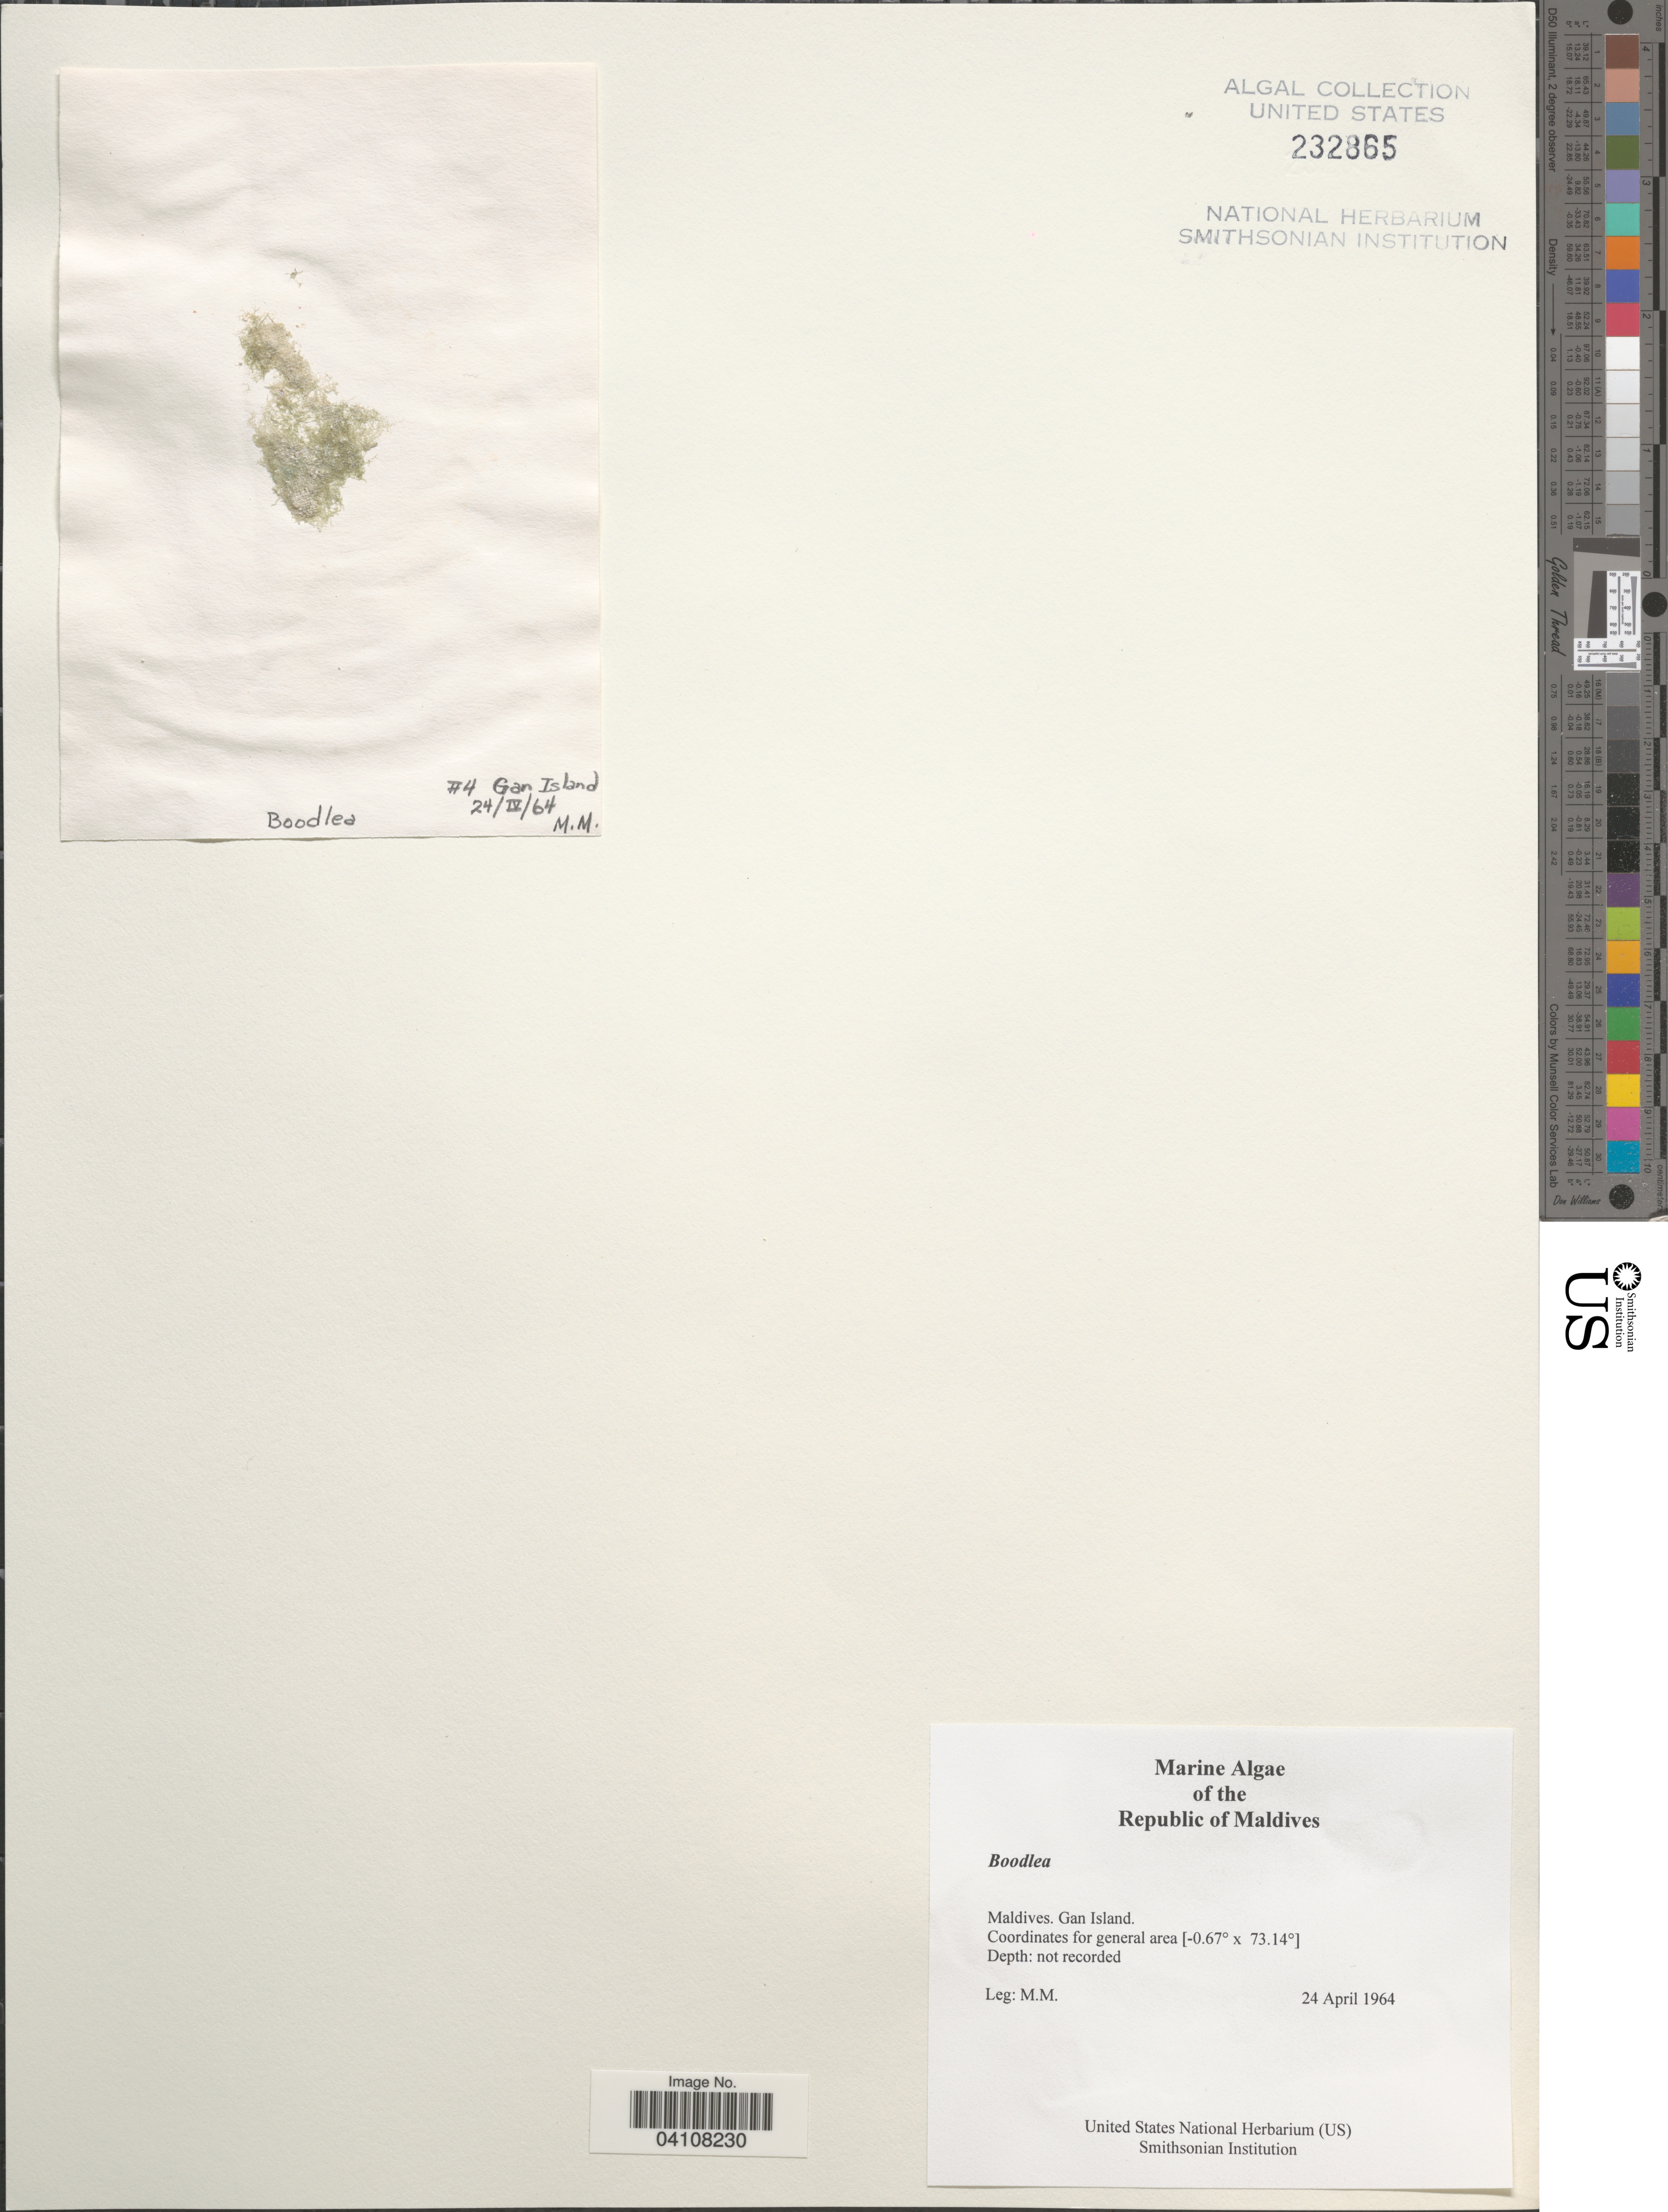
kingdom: Plantae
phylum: Chlorophyta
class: Ulvophyceae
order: Siphonocladales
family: Boodleaceae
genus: Boodlea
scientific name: Boodlea sp.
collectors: M. M.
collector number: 4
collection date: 1964-04-24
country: Maldive Islands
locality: Republic of Maldives. Gan Island.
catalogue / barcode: US 232865